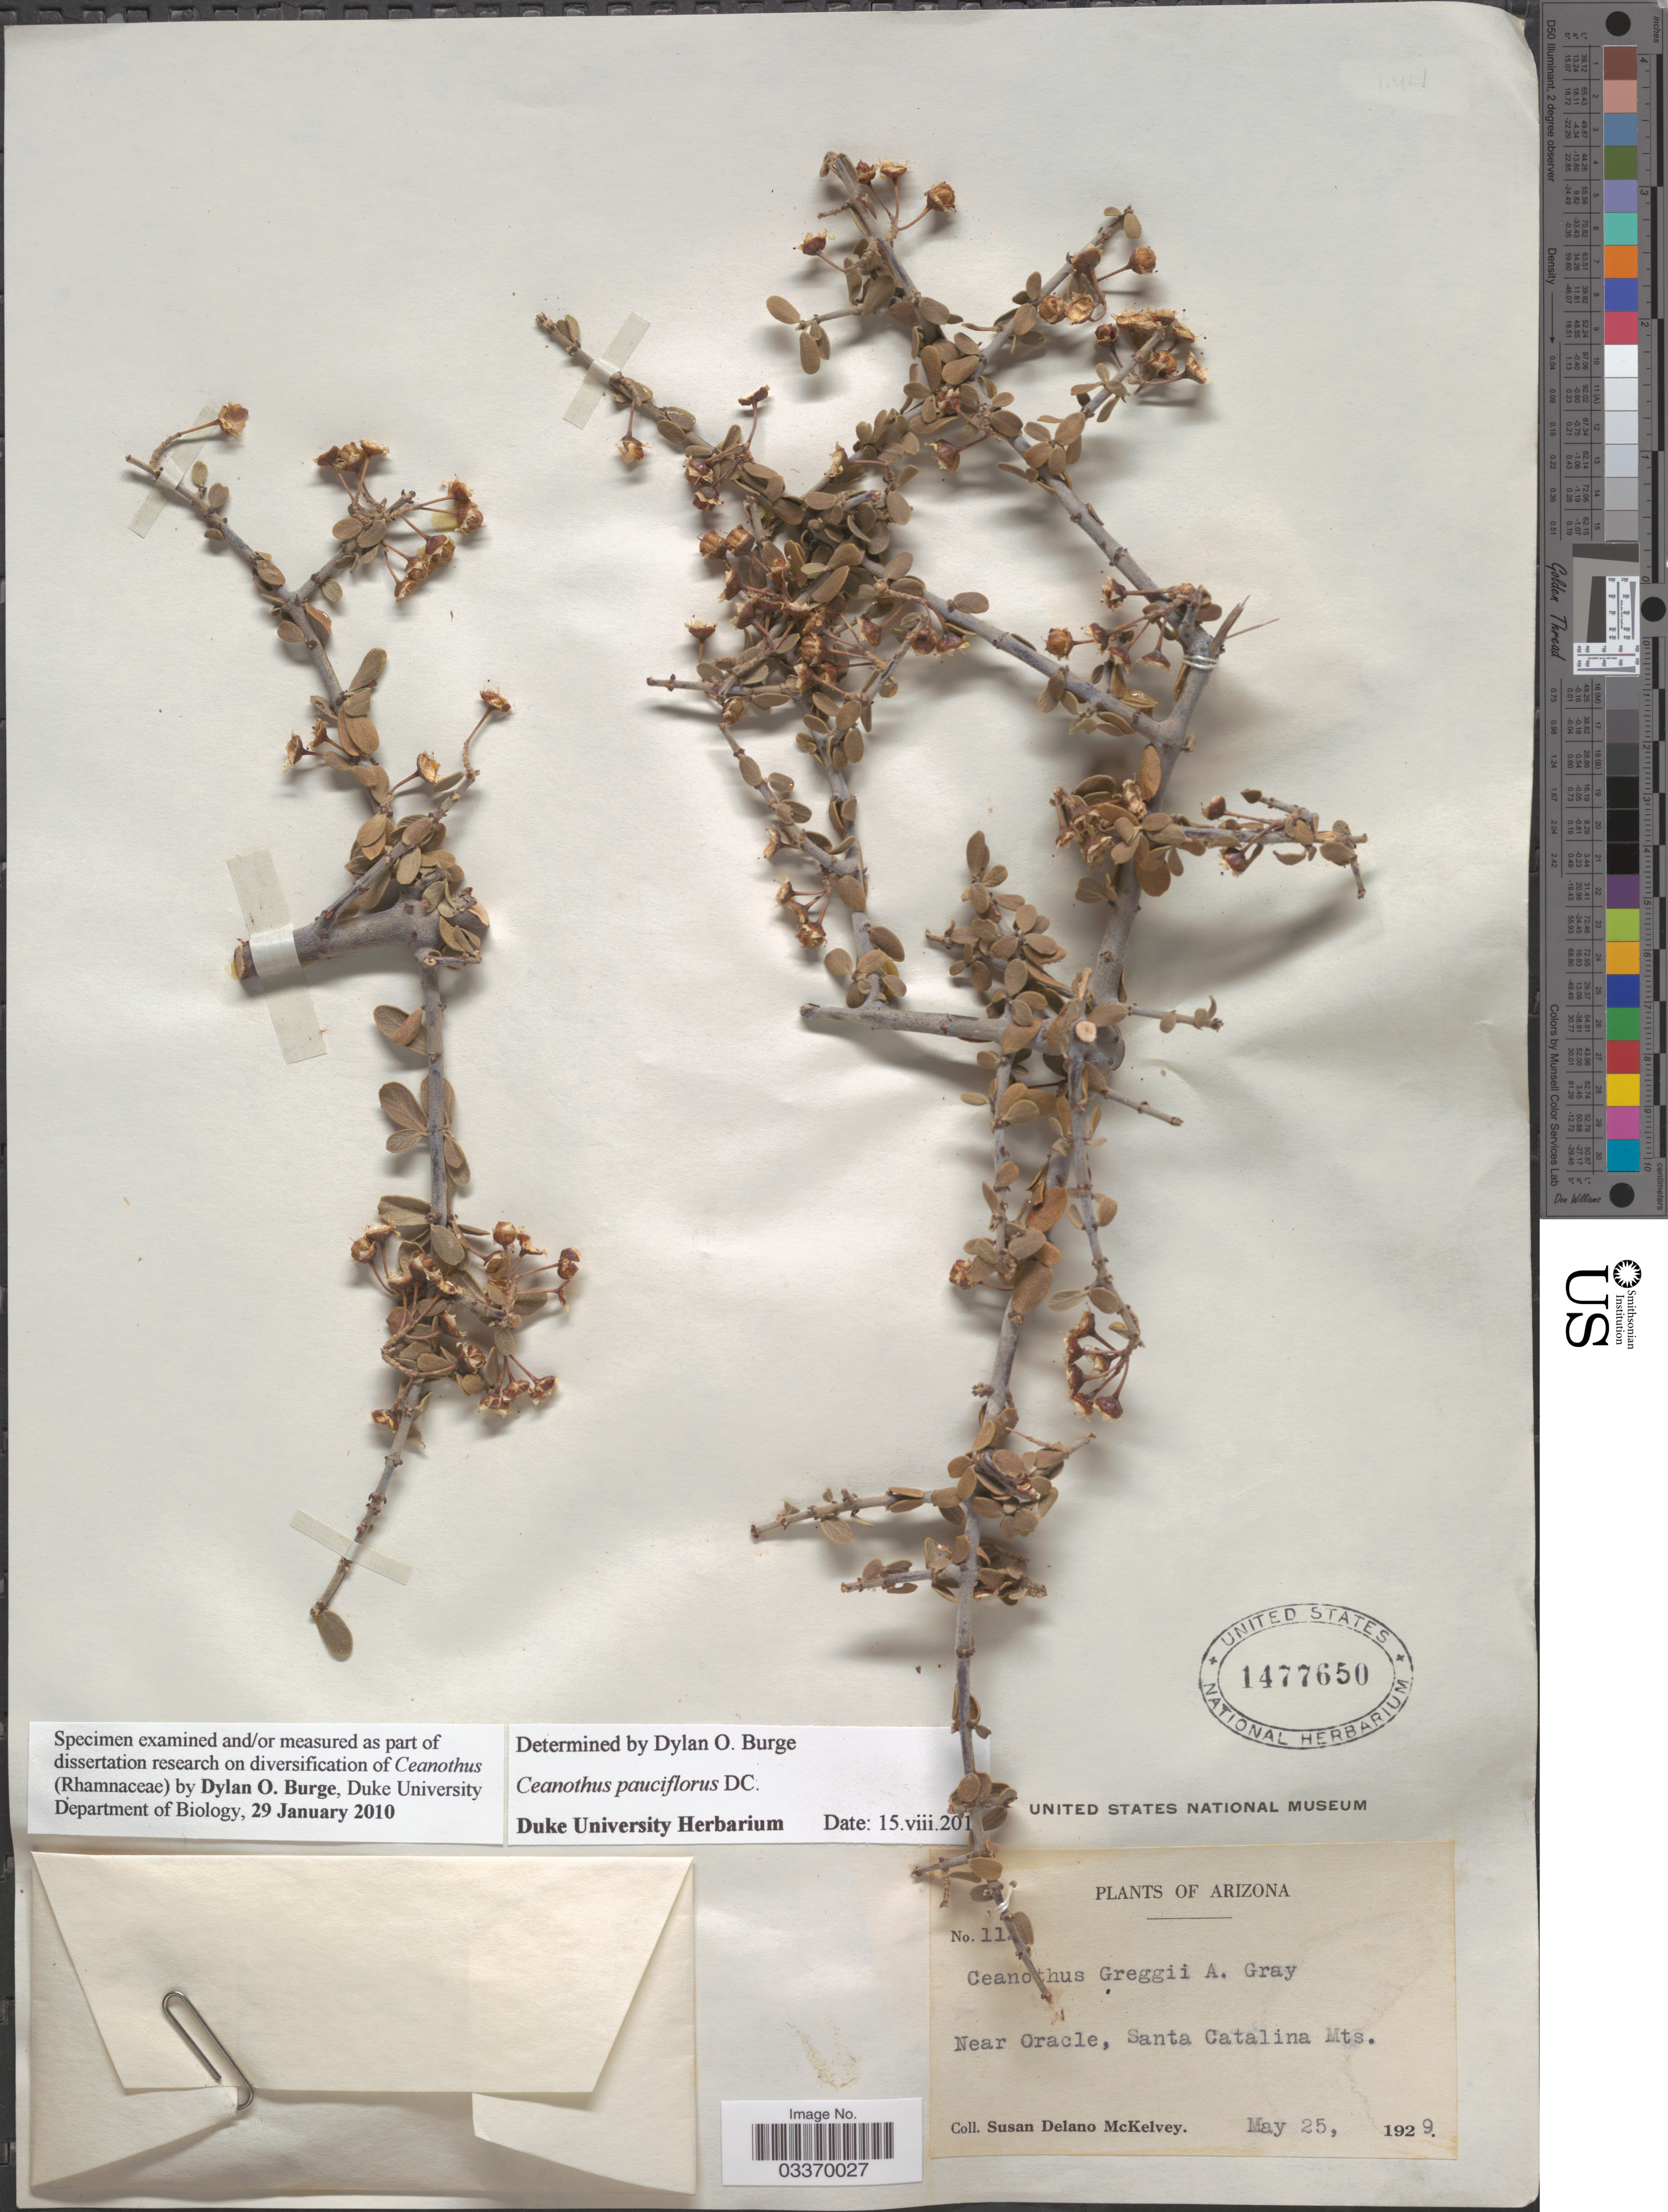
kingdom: Plantae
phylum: Tracheophyta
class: Magnoliopsida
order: Rosales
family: Rhamnaceae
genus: Ceanothus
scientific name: Ceanothus pauciflorus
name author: DC.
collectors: S. A. McKelvey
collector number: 11!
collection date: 1929-05-25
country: United States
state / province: Arizona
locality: Near Oracle, Santa Catalina Mts.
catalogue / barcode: US 1477650